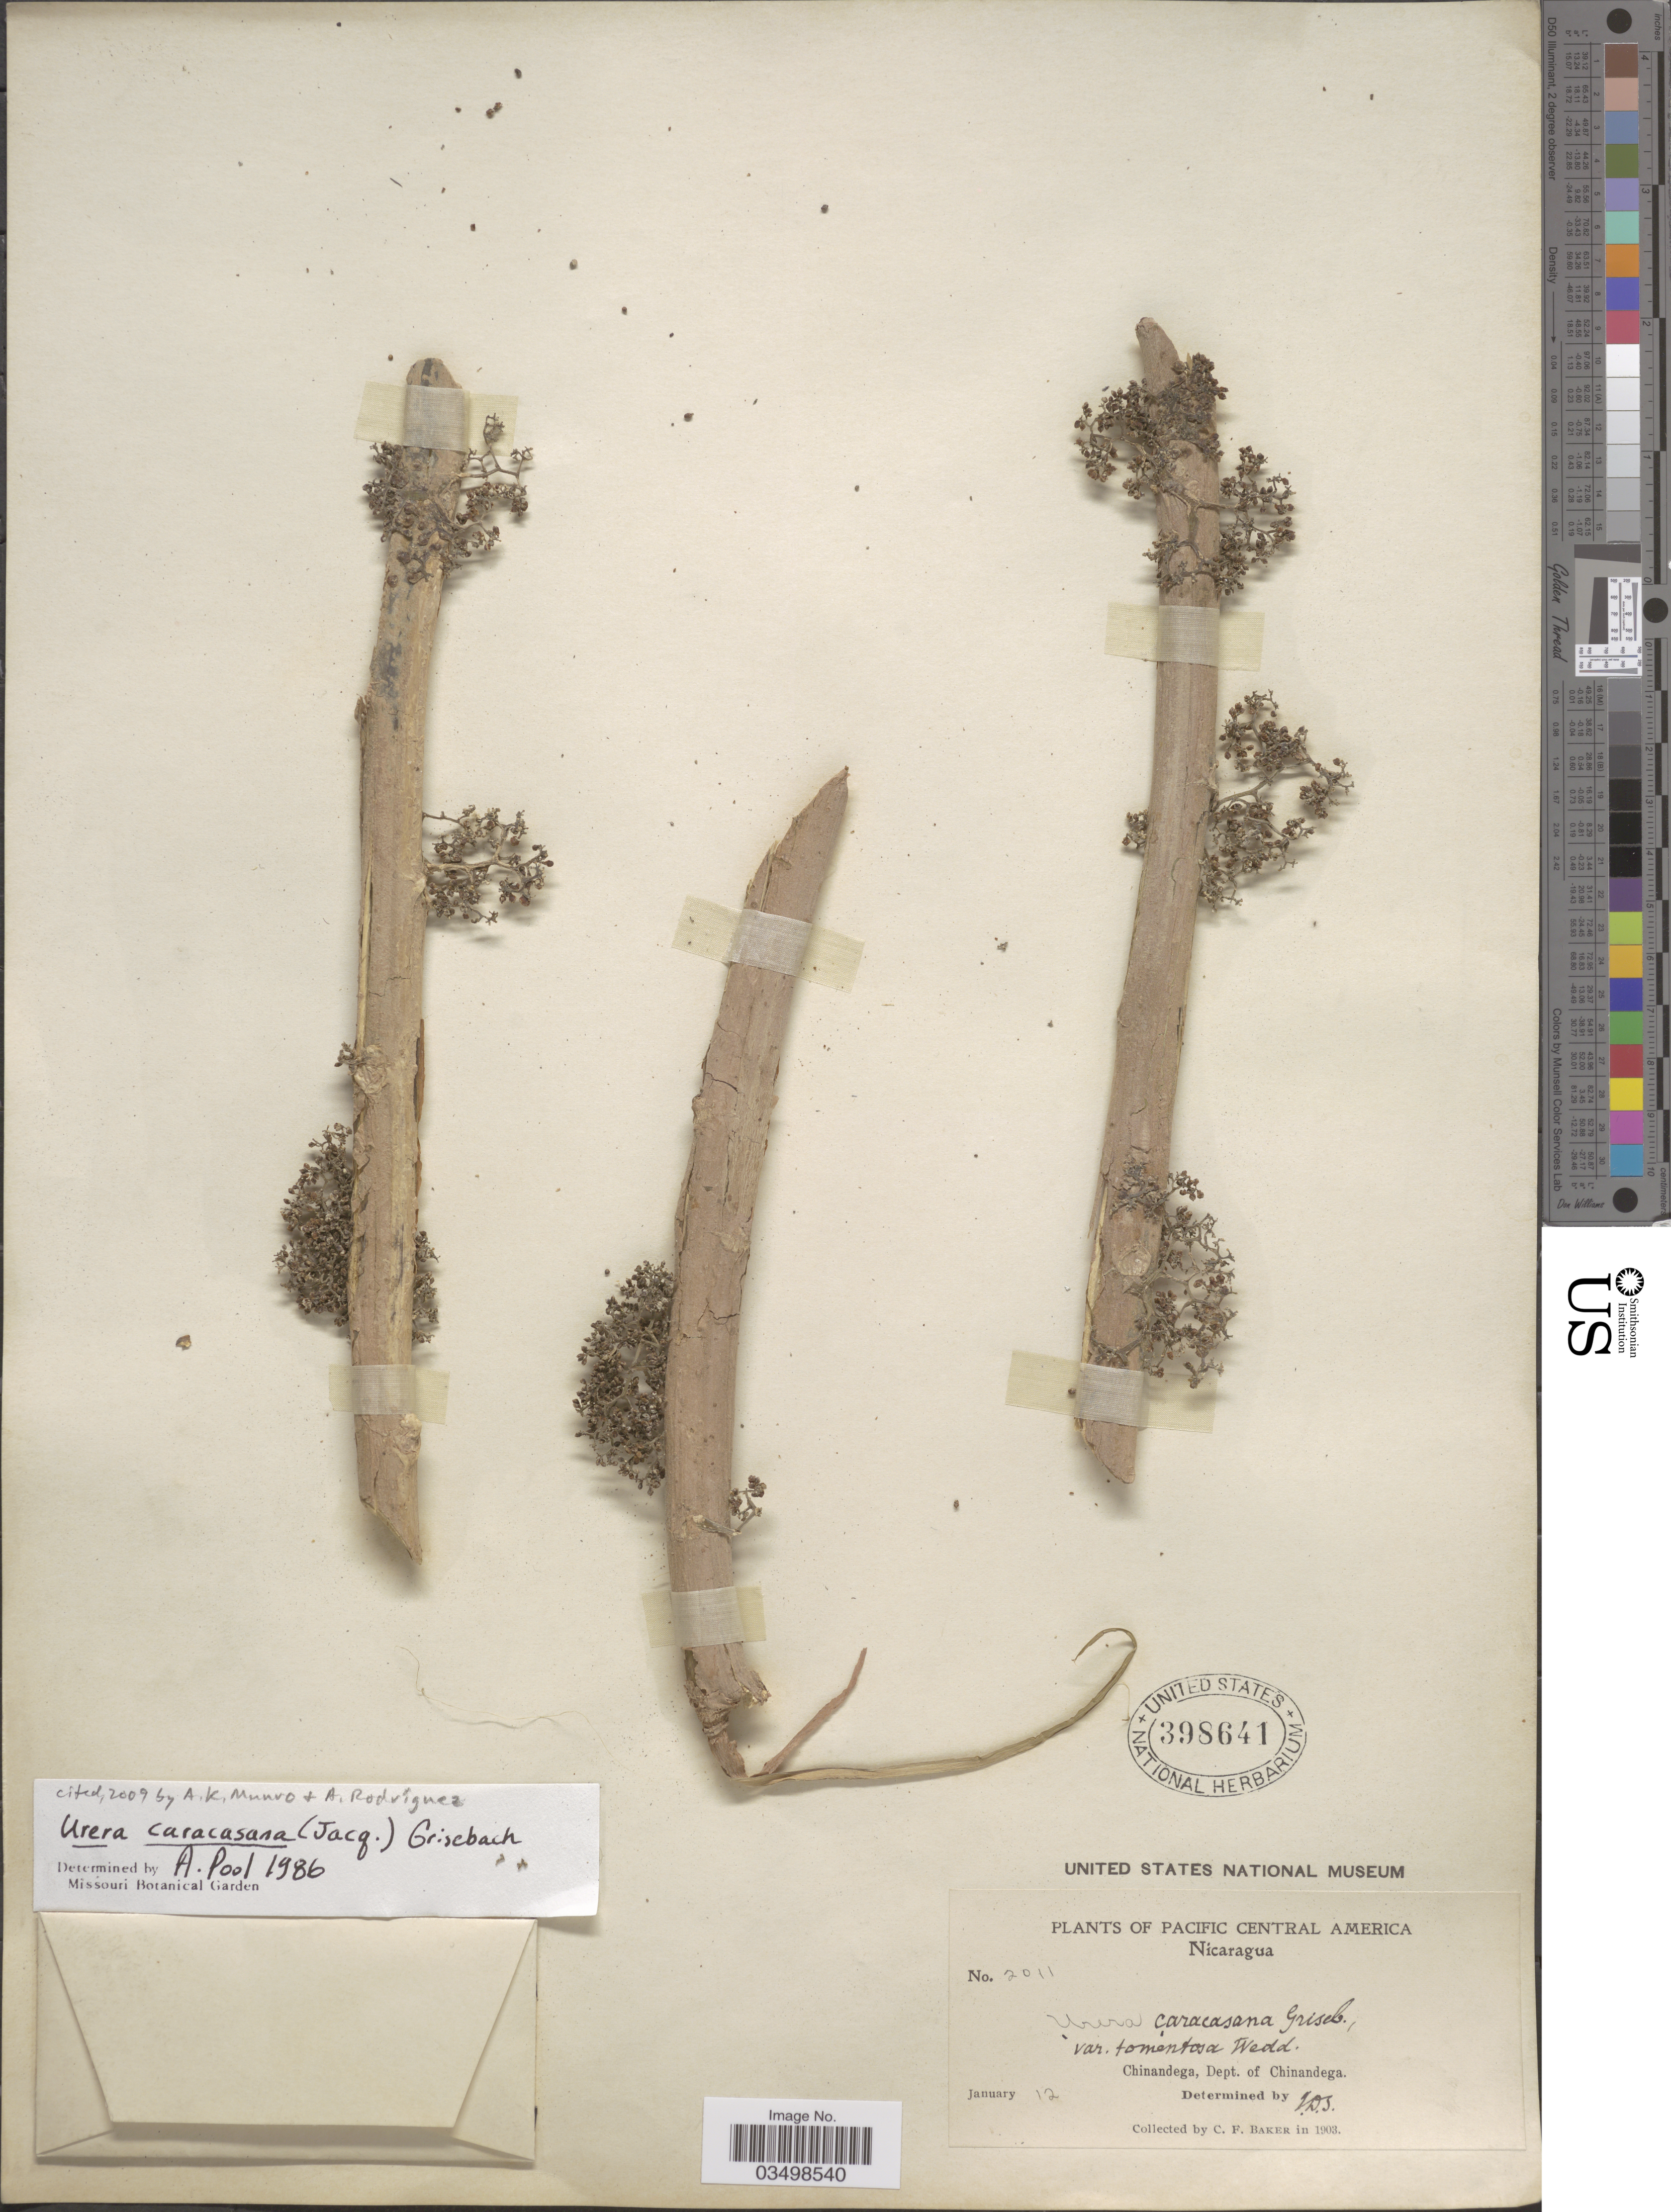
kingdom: Plantae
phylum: Tracheophyta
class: Magnoliopsida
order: Rosales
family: Urticaceae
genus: Urera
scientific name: Urera caracasana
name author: (Jacq.) Gaudich. ex Griseb.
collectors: C. F. Baker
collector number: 2011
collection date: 1903-01-12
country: Nicaragua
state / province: Chinandega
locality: Pacific Central America. Dept. of Chinandega.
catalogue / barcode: US 398641